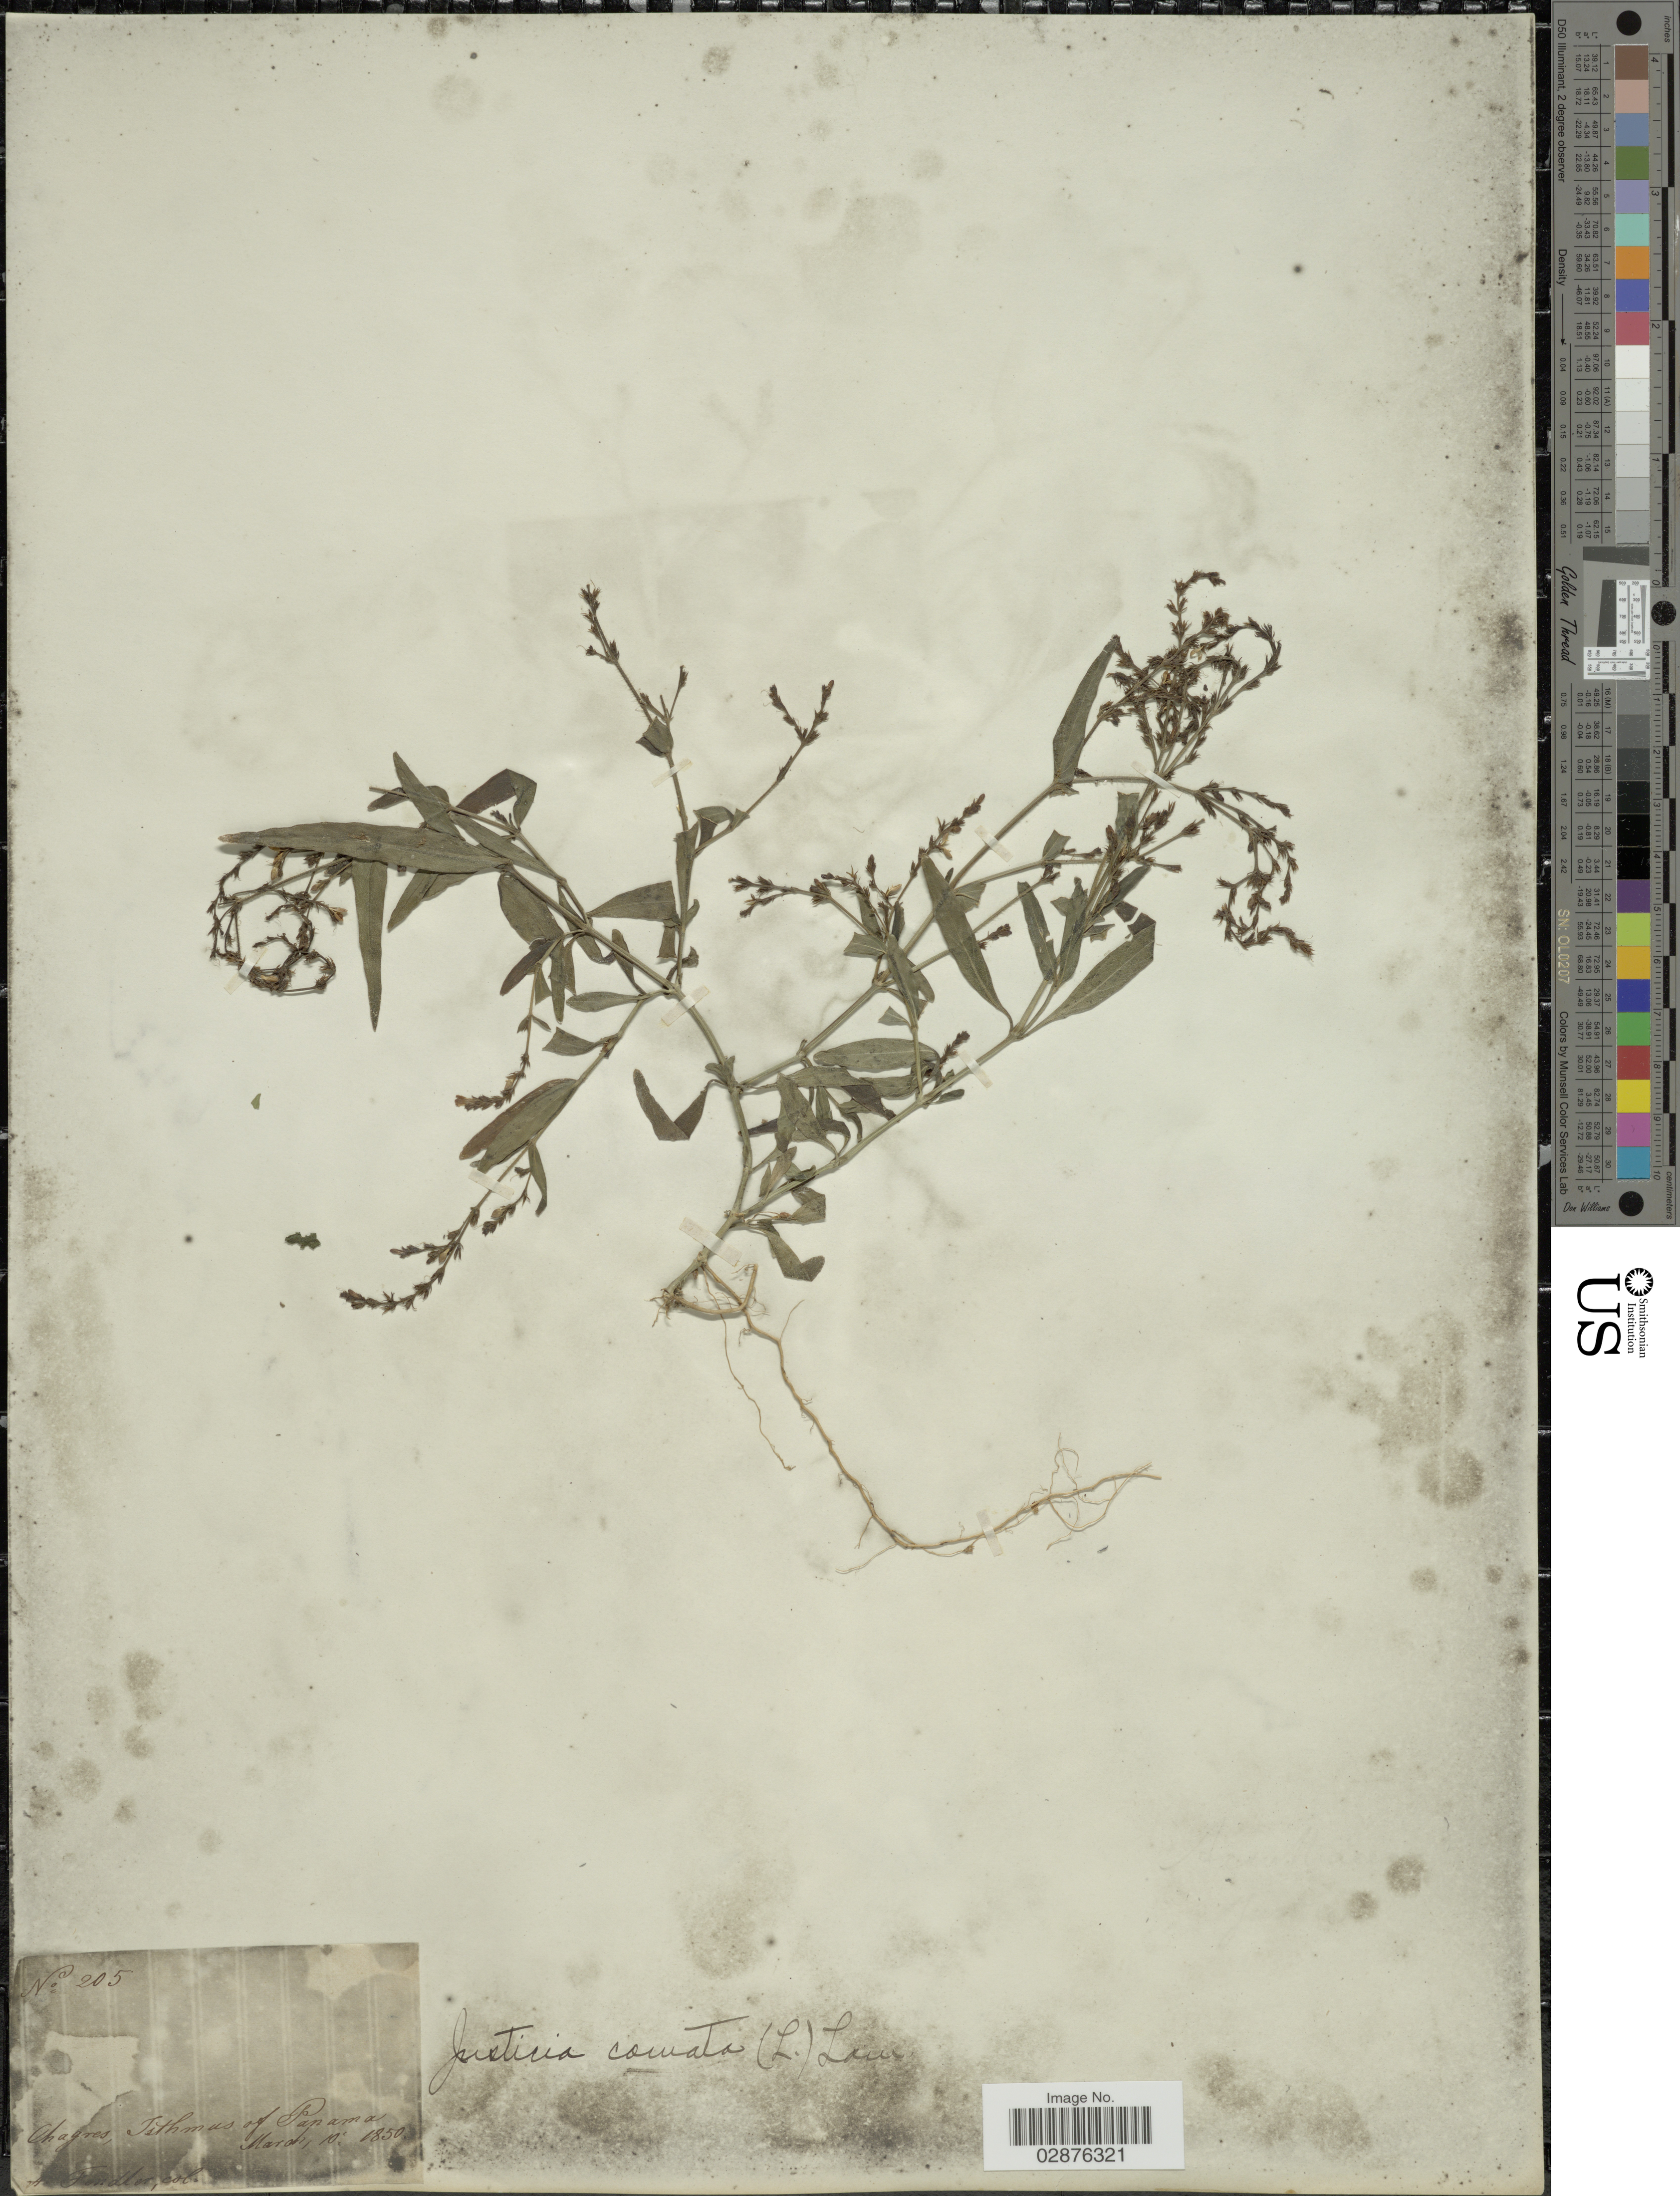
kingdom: Plantae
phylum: Tracheophyta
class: Magnoliopsida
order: Lamiales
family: Acanthaceae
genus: Justicia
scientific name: Justicia comata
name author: (L.) Lam.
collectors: A. Fondler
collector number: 205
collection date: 1850-03-10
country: Panama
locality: Chagres, Isthmus of Panama.